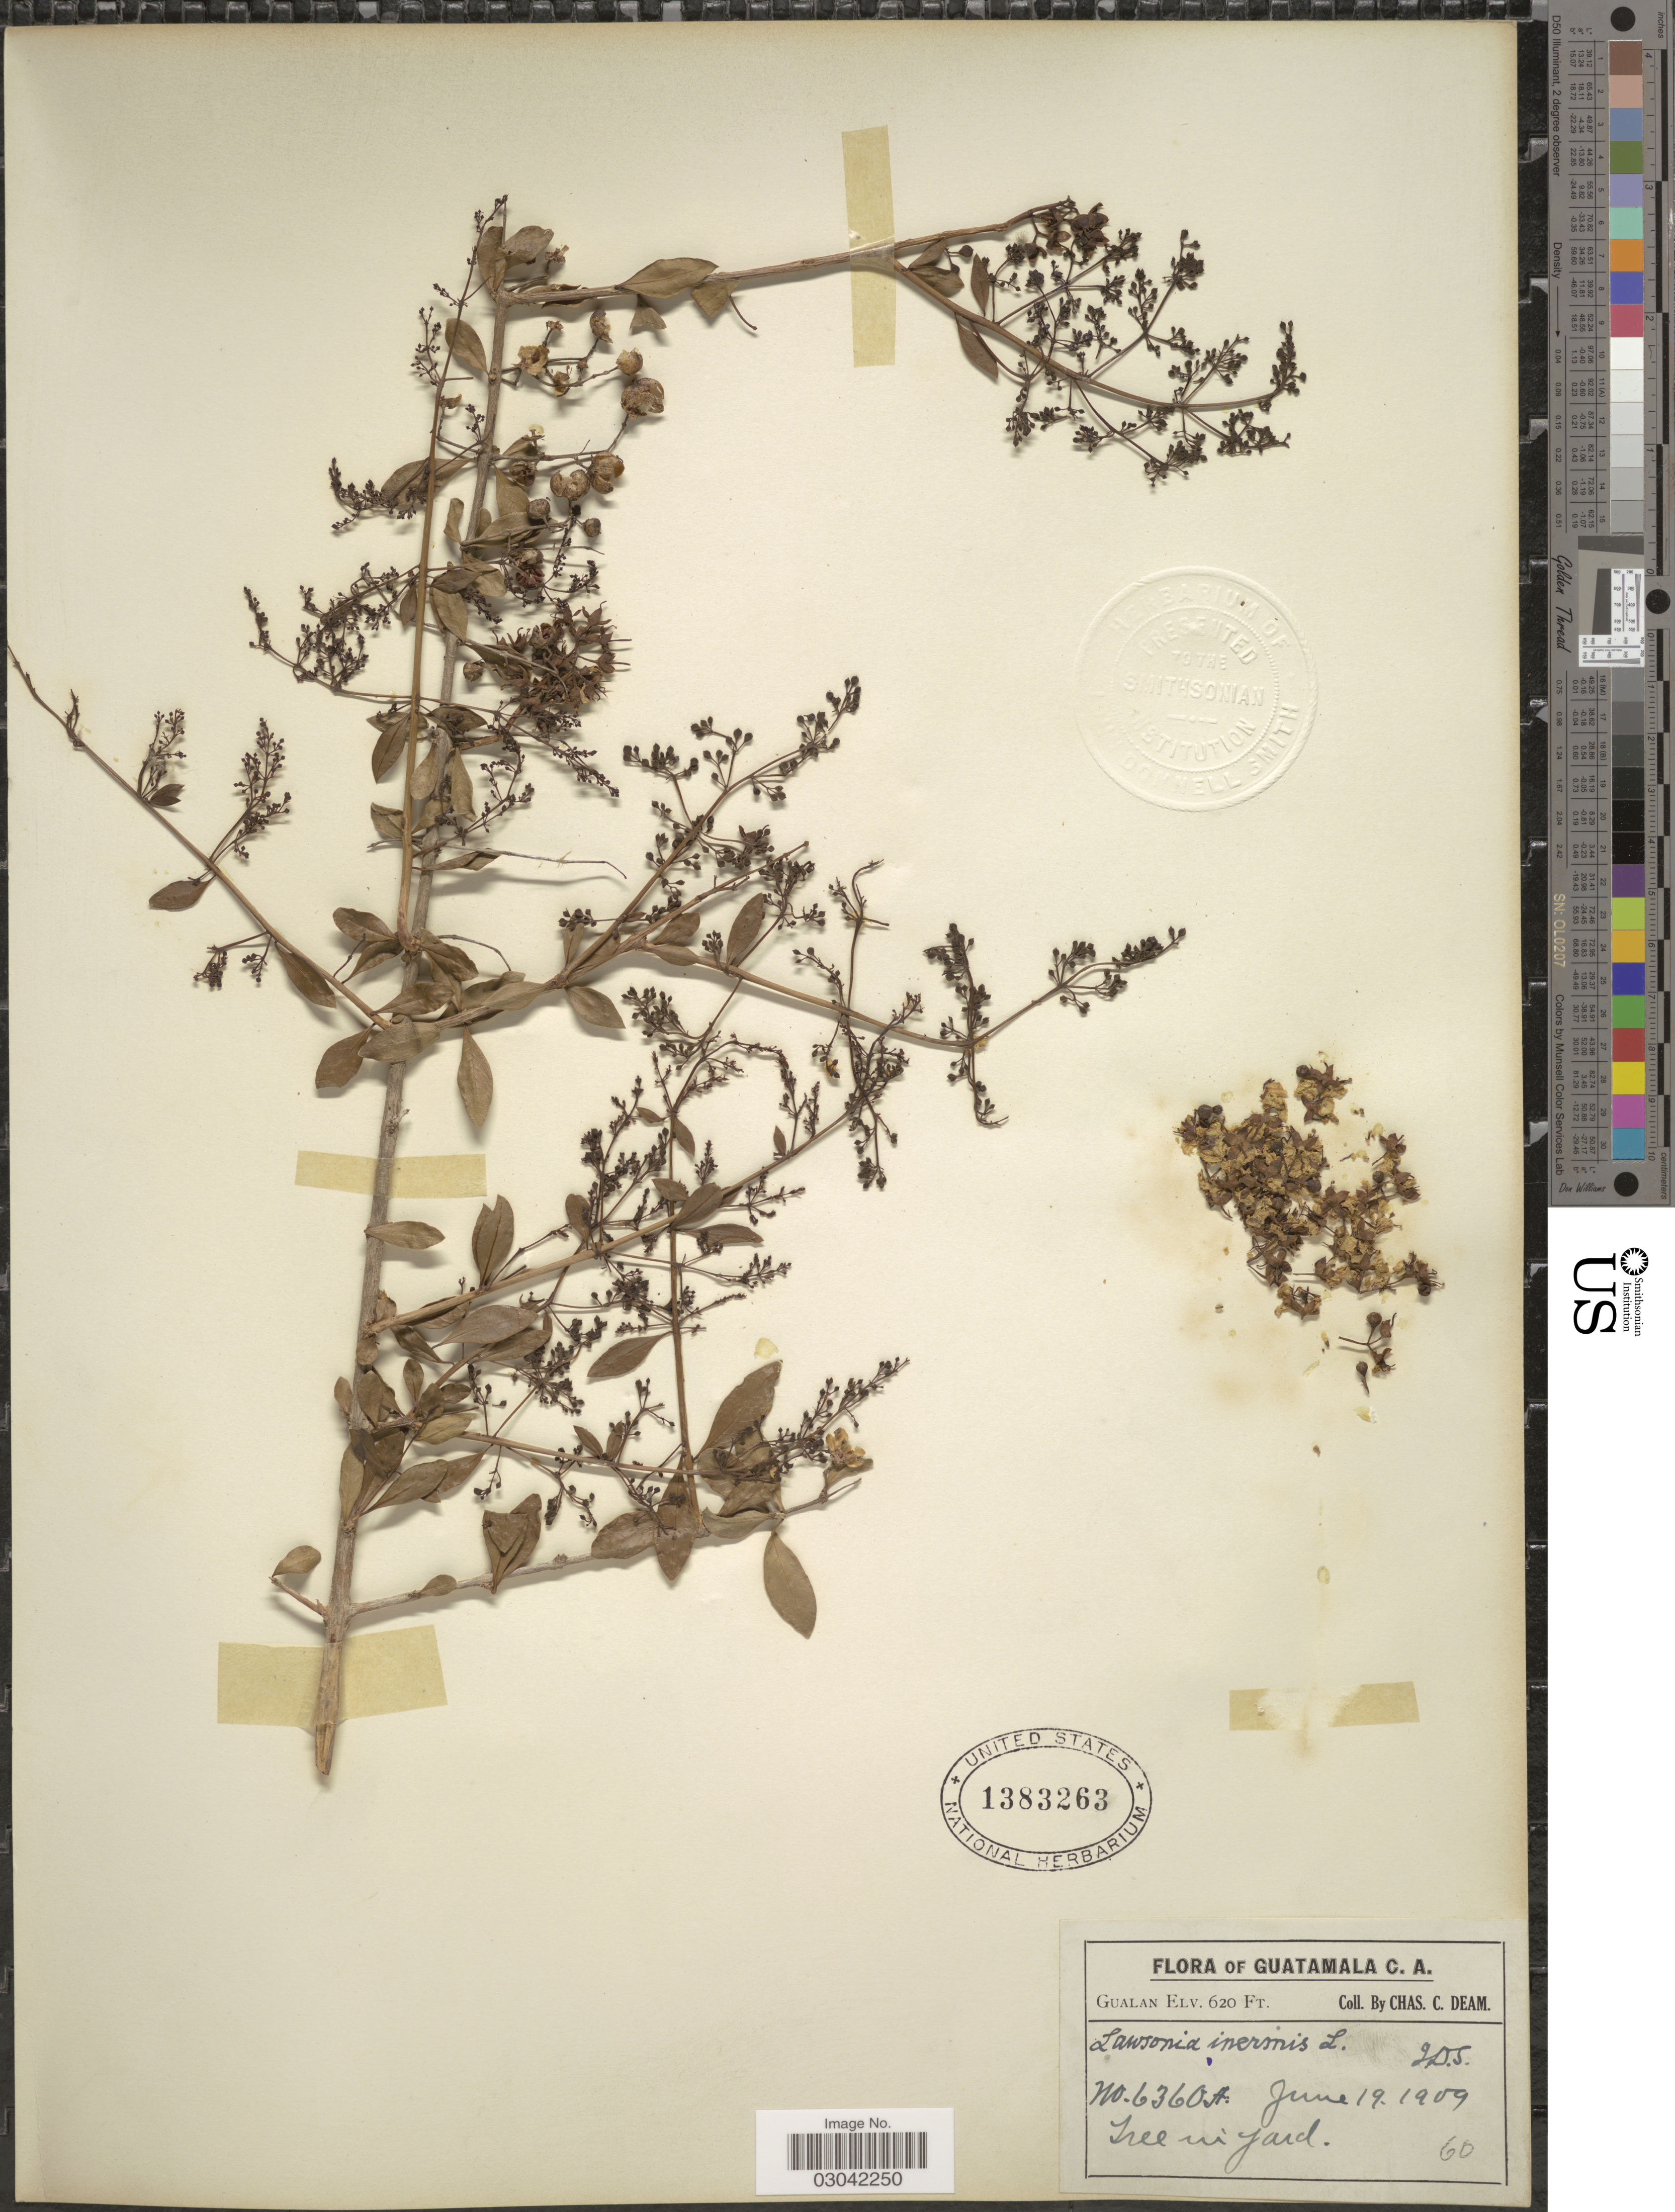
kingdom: Plantae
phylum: Tracheophyta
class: Magnoliopsida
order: Myrtales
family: Lythraceae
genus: Lawsonia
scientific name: Lawsonia inermis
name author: L.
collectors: C. C. Deam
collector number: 6360A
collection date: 1909-06-19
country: Guatemala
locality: Gualan.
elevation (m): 189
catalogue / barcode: US 1383263